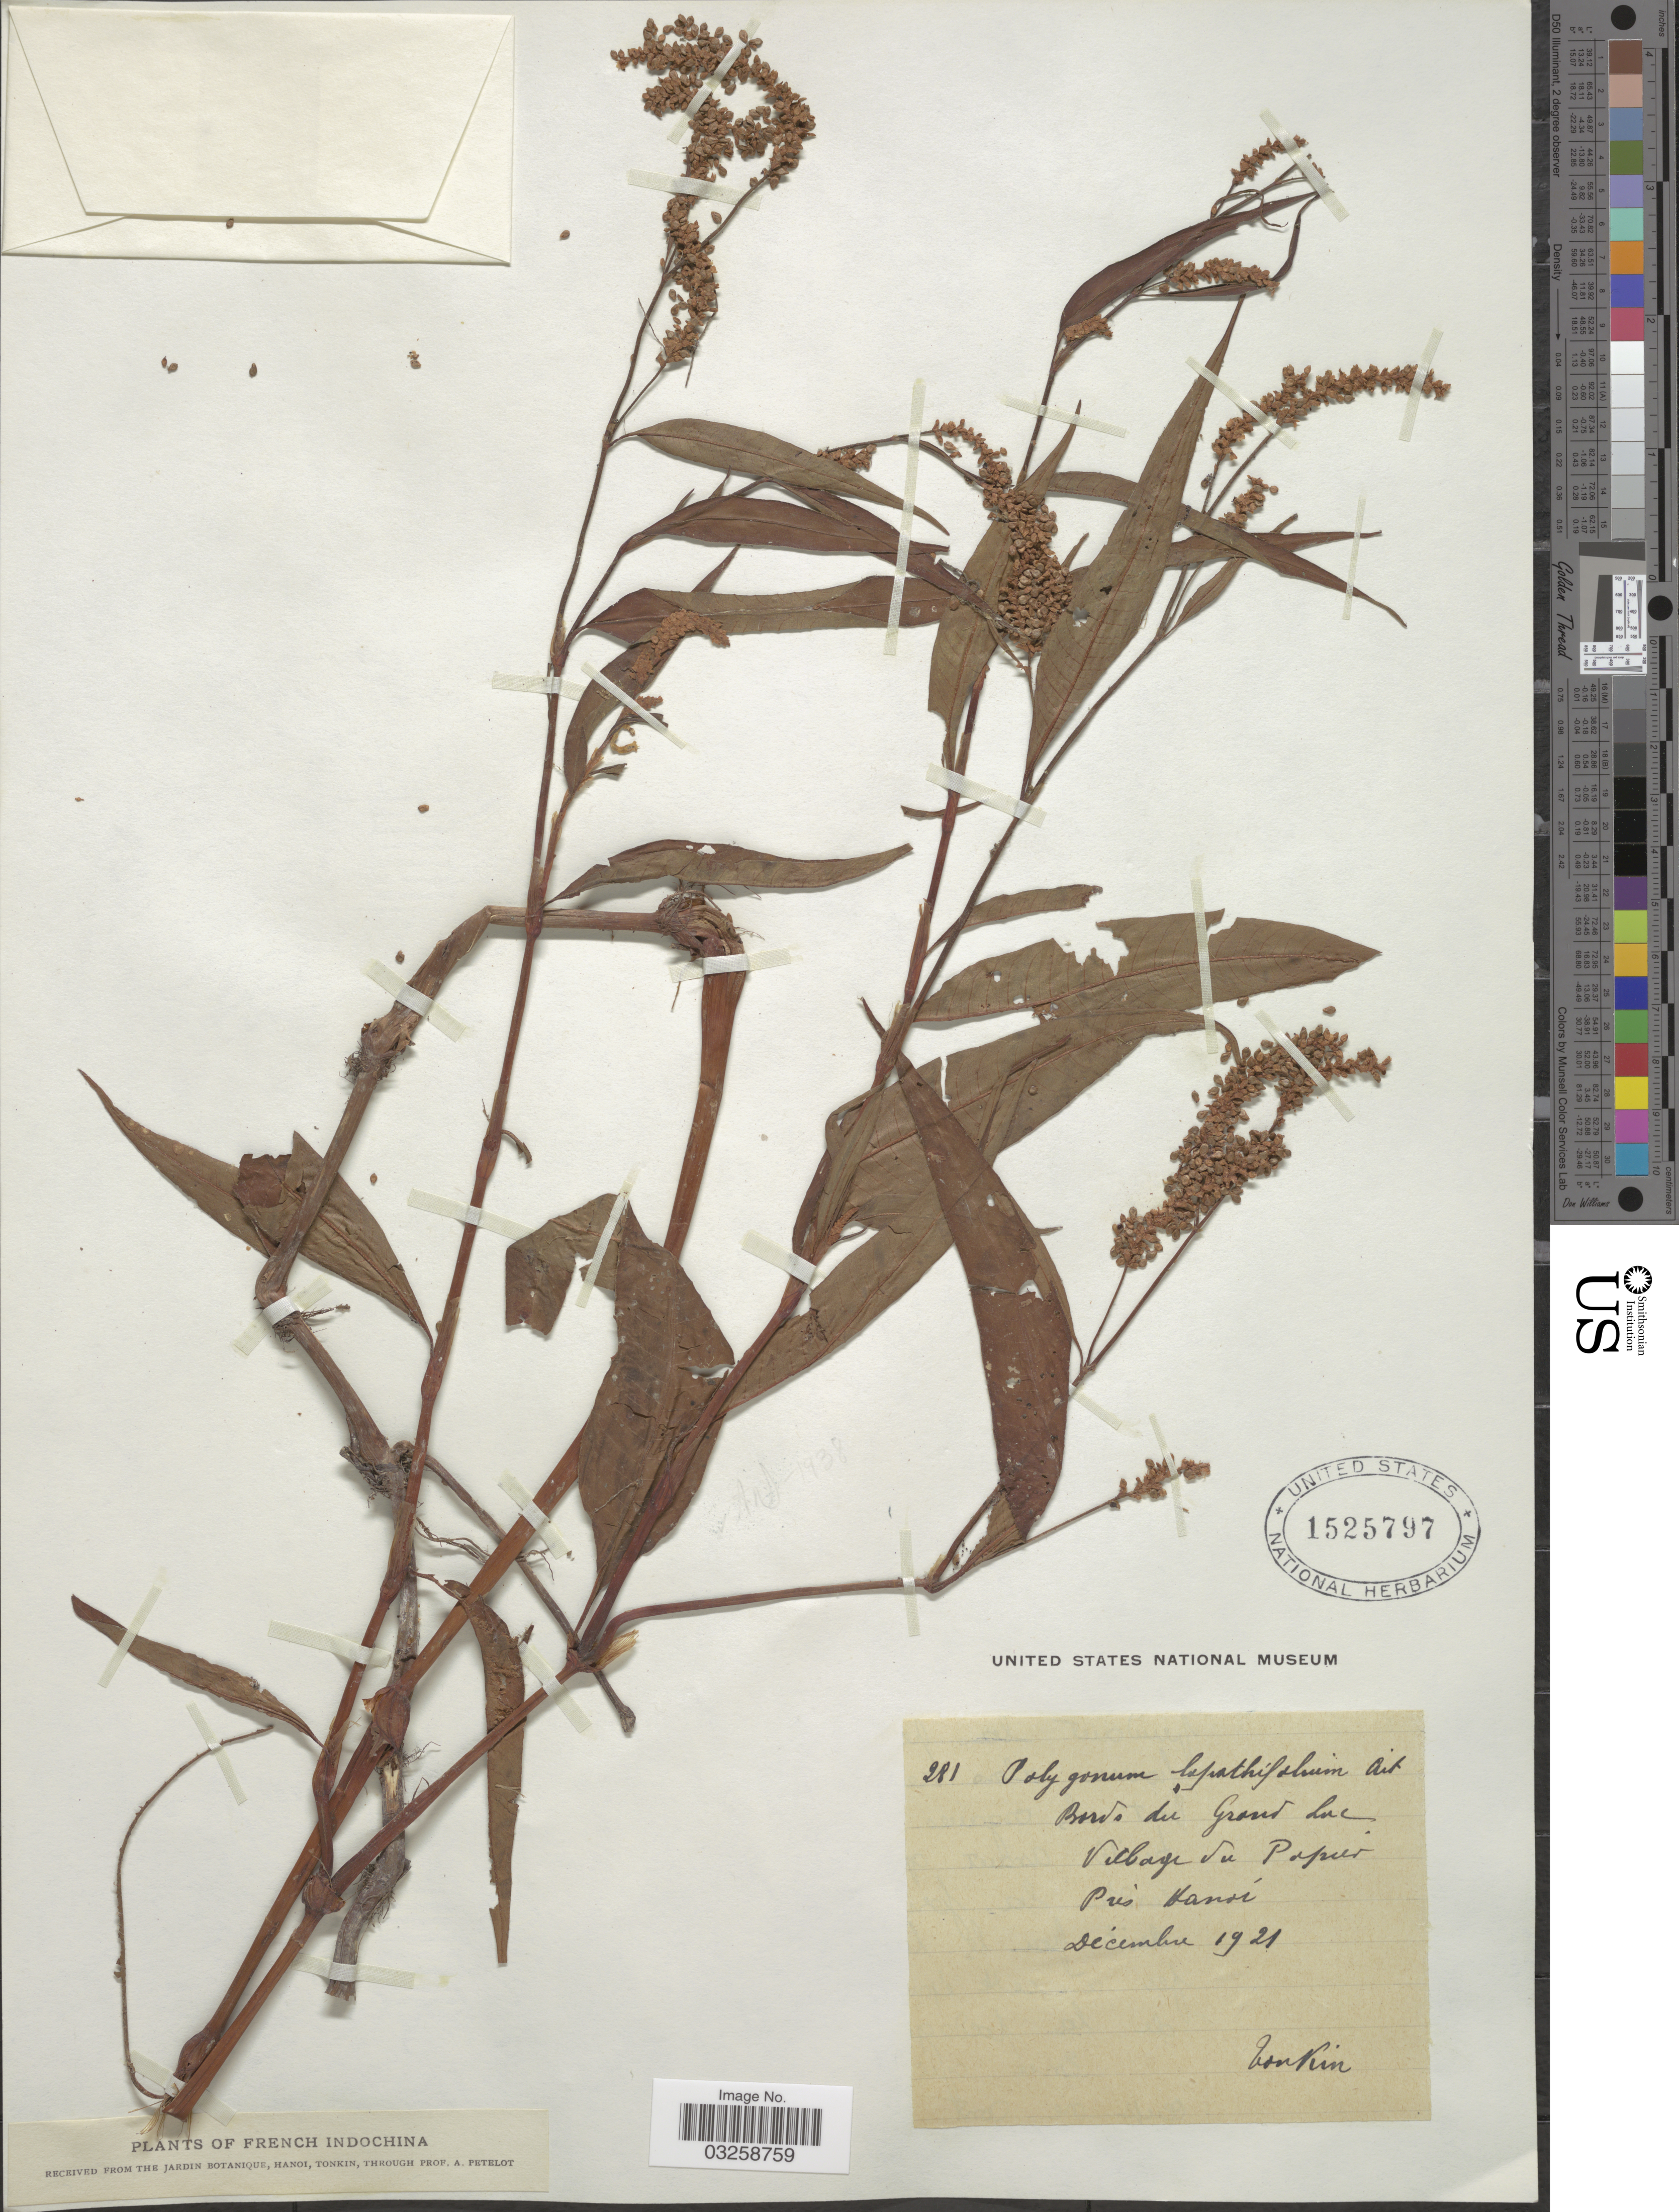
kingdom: Plantae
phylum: Tracheophyta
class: Magnoliopsida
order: Caryophyllales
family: Polygonaceae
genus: Polygonum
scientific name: Polygonum lapathifolium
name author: L.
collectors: P. A. Pételot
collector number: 281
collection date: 1921-12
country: Vietnam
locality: French Indochina. Bords du Grand Lac, Vilbahe du Papier, Pres Hanoi. [interpreted]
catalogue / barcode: US 1525797